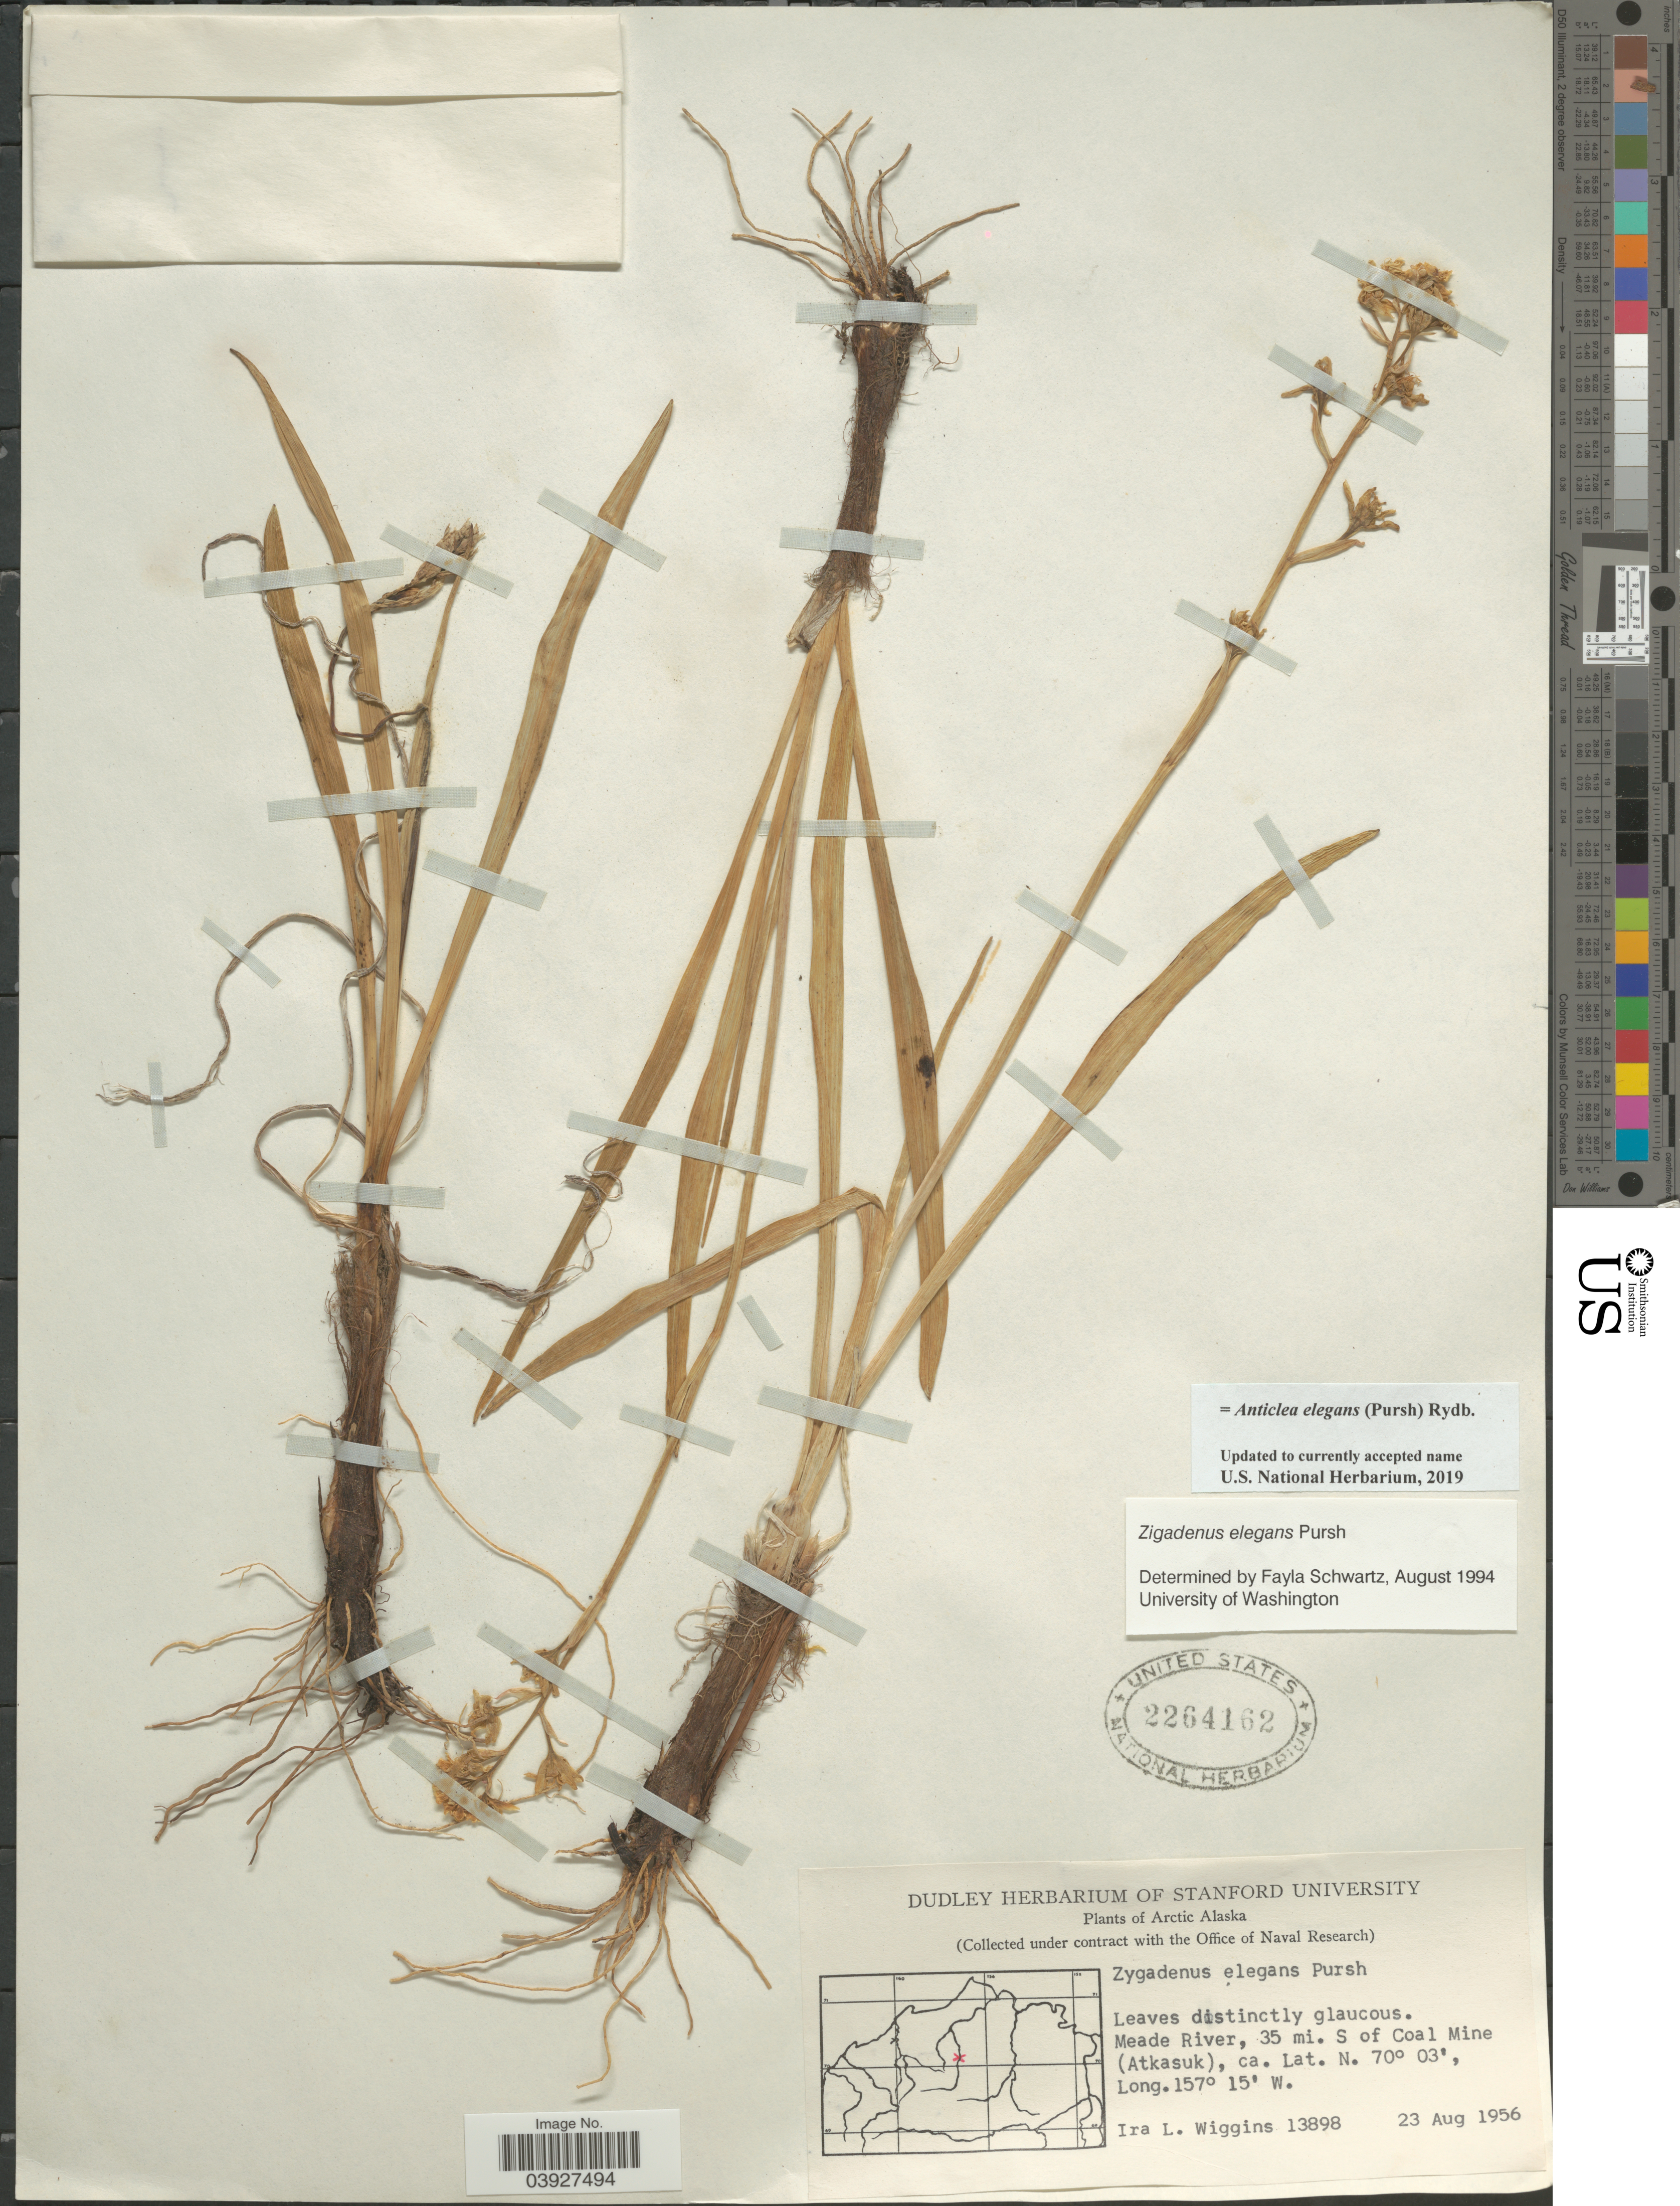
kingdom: Plantae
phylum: Tracheophyta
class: Liliopsida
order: Liliales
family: Melanthiaceae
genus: Anticlea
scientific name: Anticlea elegans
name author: (Pursh) Rydb.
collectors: I. L. Wiggins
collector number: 13898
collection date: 1956-08-23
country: United States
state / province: Alaska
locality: Arctic Alaska. Meade River, 35 mi. S of Coal Mine (Atkasuk).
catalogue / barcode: US 2264162